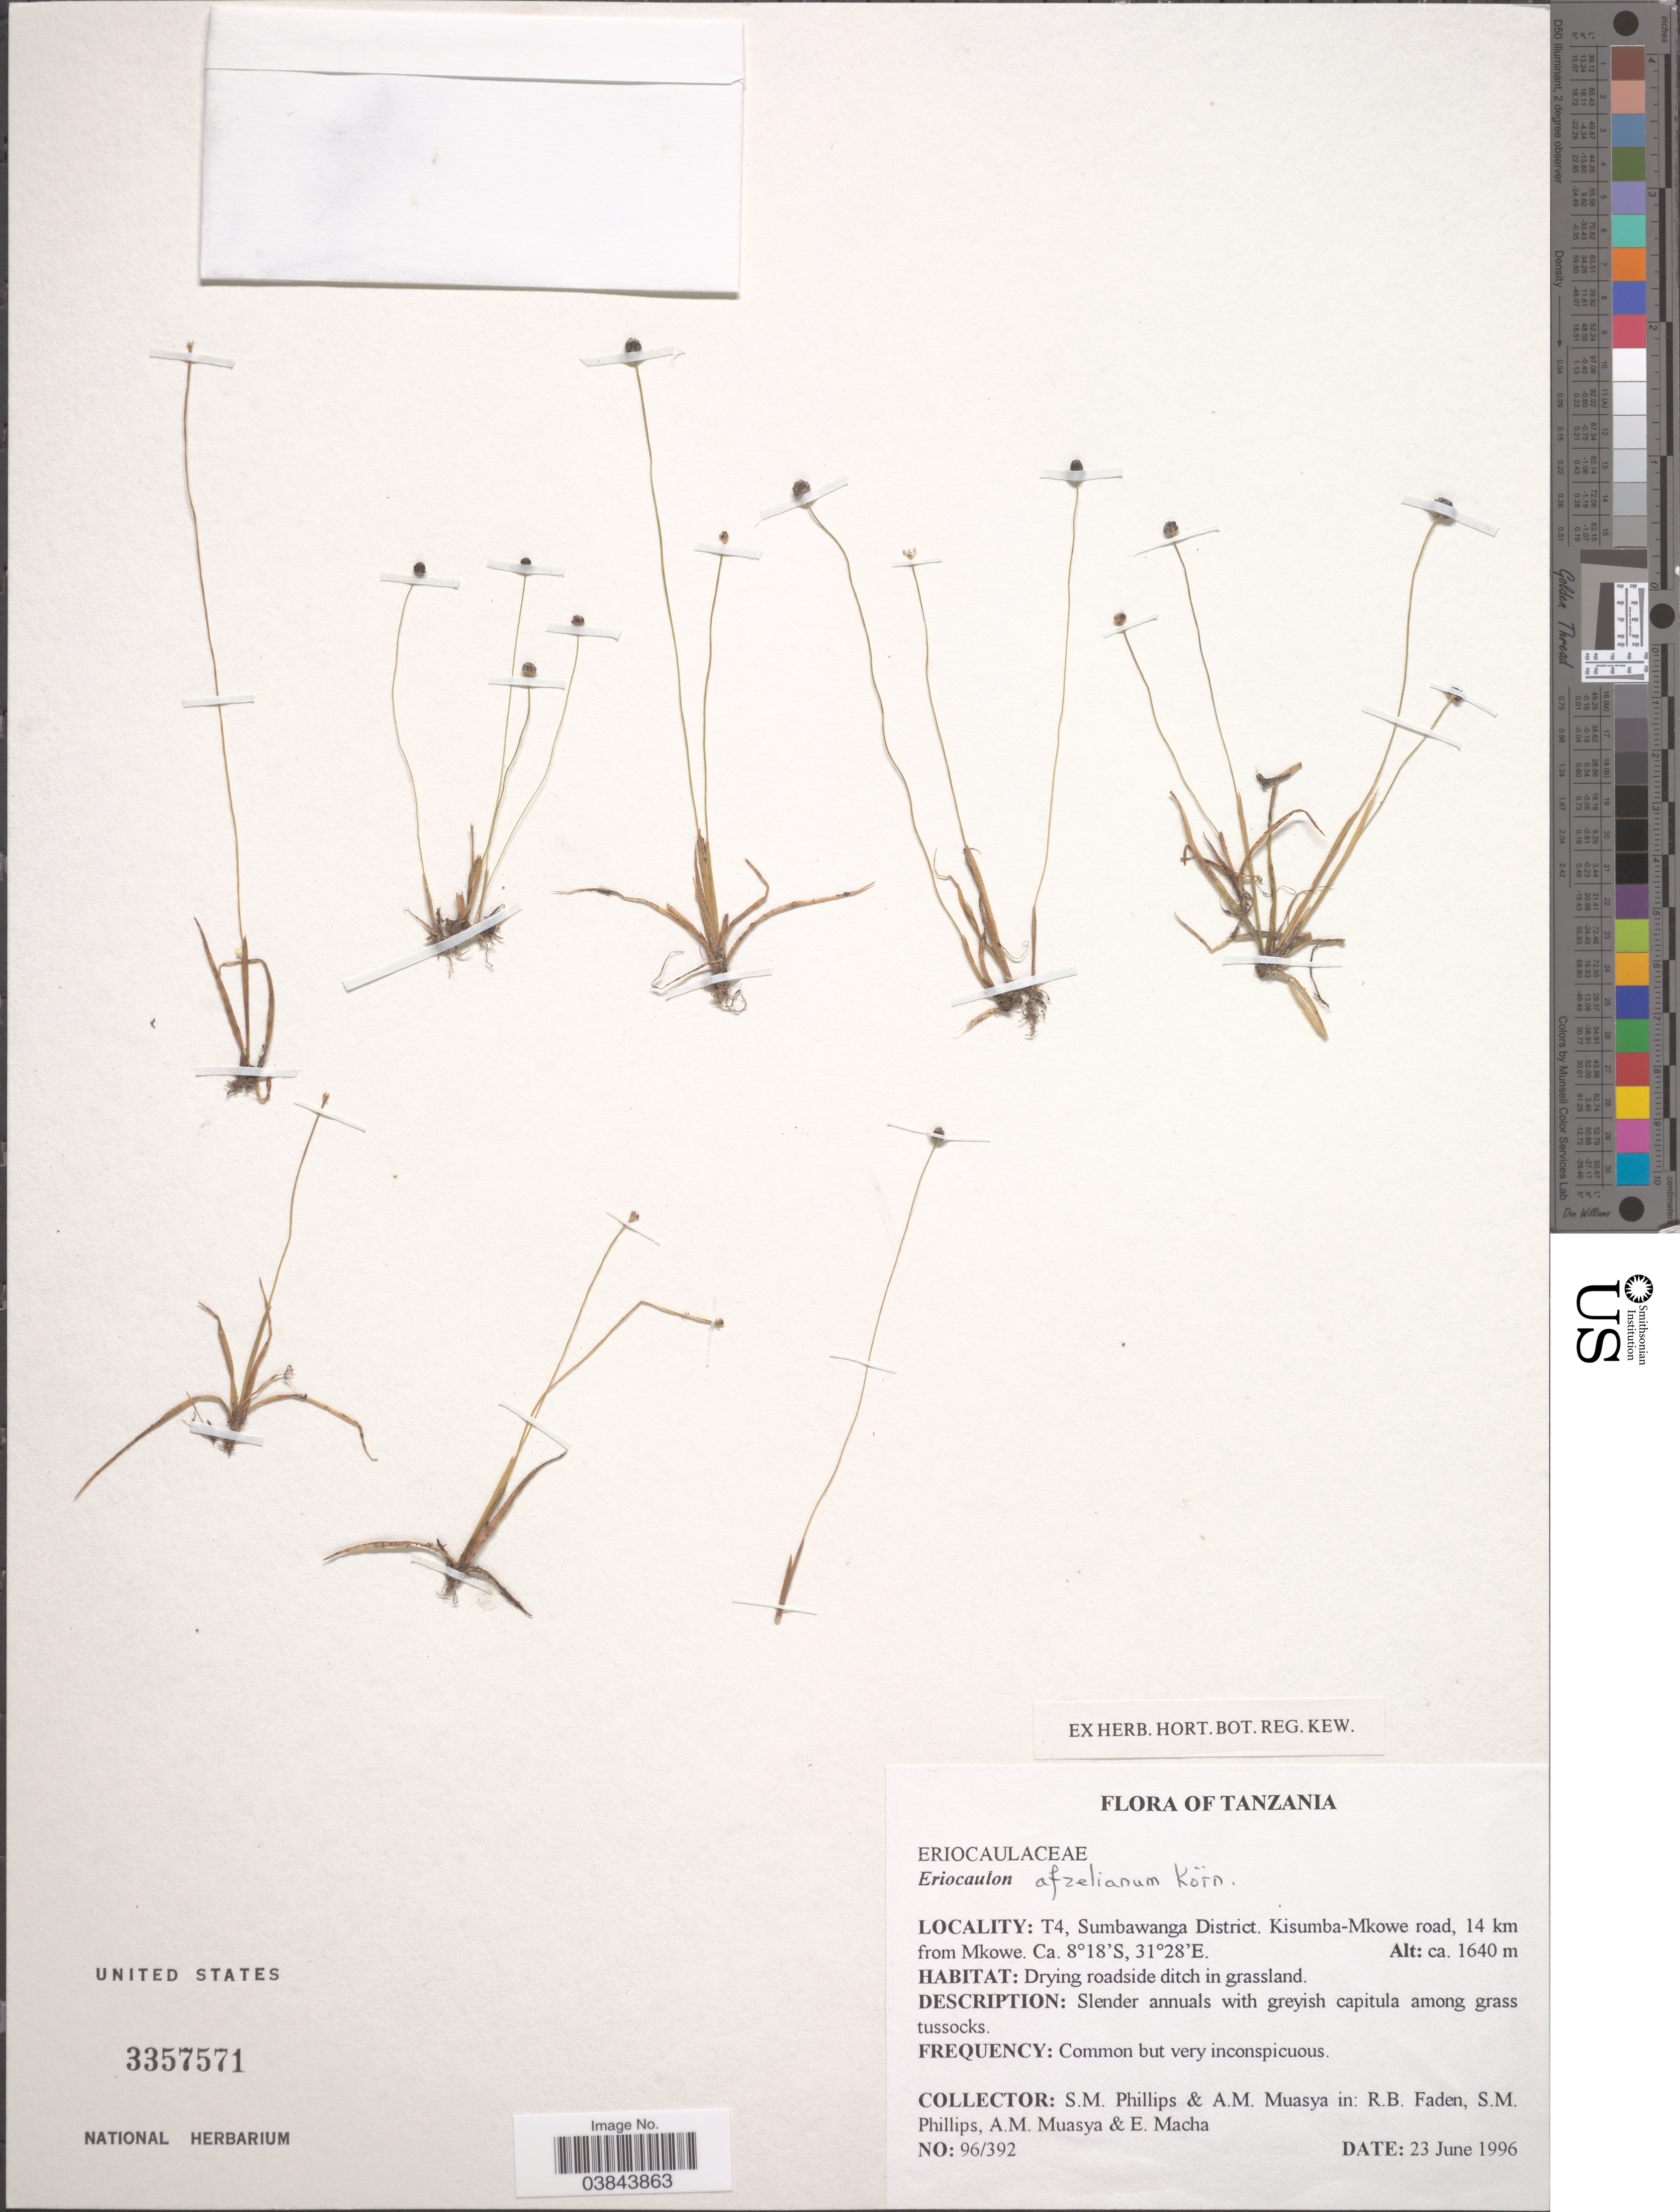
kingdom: Plantae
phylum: Tracheophyta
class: Liliopsida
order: Poales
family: Eriocaulaceae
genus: Eriocaulon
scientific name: Eriocaulon afzelianum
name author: Wikstr. ex Körn.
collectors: S. M. Phillips, A. Muasya, R. B. Faden & E. Macha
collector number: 96/392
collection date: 1996-06-23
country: Tanzania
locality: T4, Sumbawanga District. Kisumba-Mkowe road, 14 km from Mkowe.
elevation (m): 1640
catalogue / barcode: US 3357571